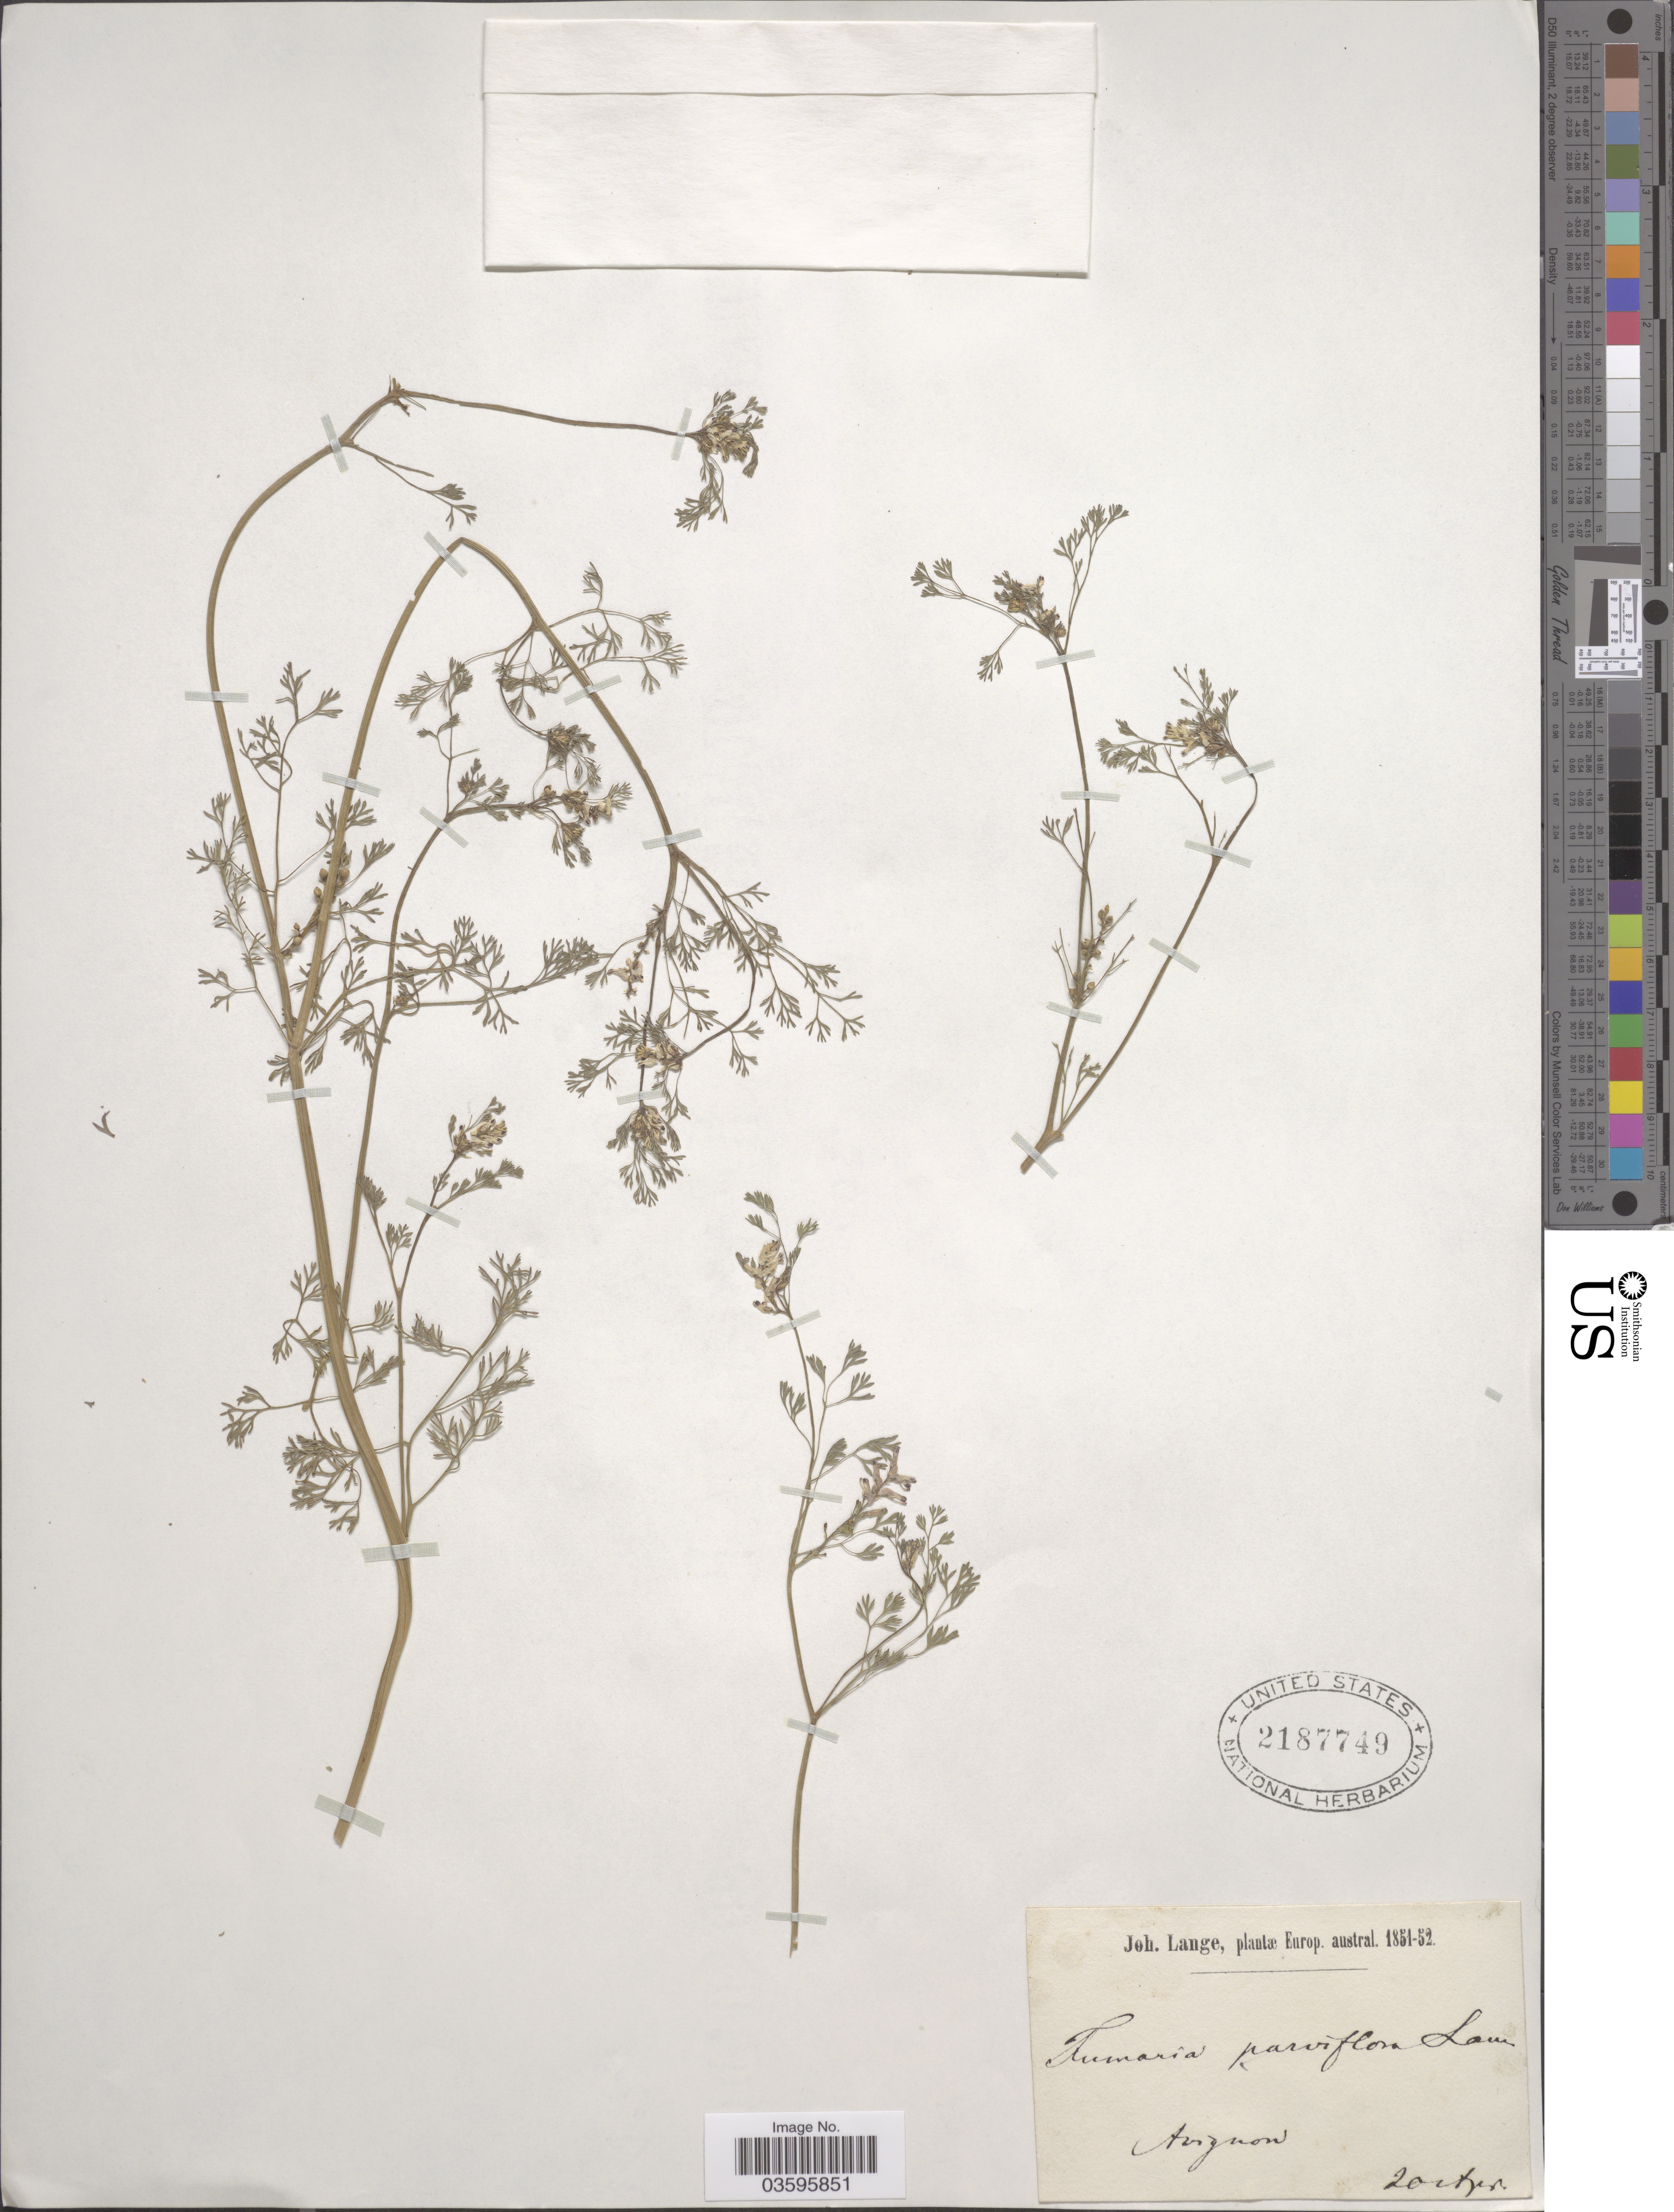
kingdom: Plantae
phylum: Tracheophyta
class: Magnoliopsida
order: Ranunculales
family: Papaveraceae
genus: Fumaria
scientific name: Fumaria parviflora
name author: Lam.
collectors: J. M. C. Lange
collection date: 1851-04-20/1852-04-20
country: France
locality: Europ. austral. Avignon.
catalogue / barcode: US 2187749